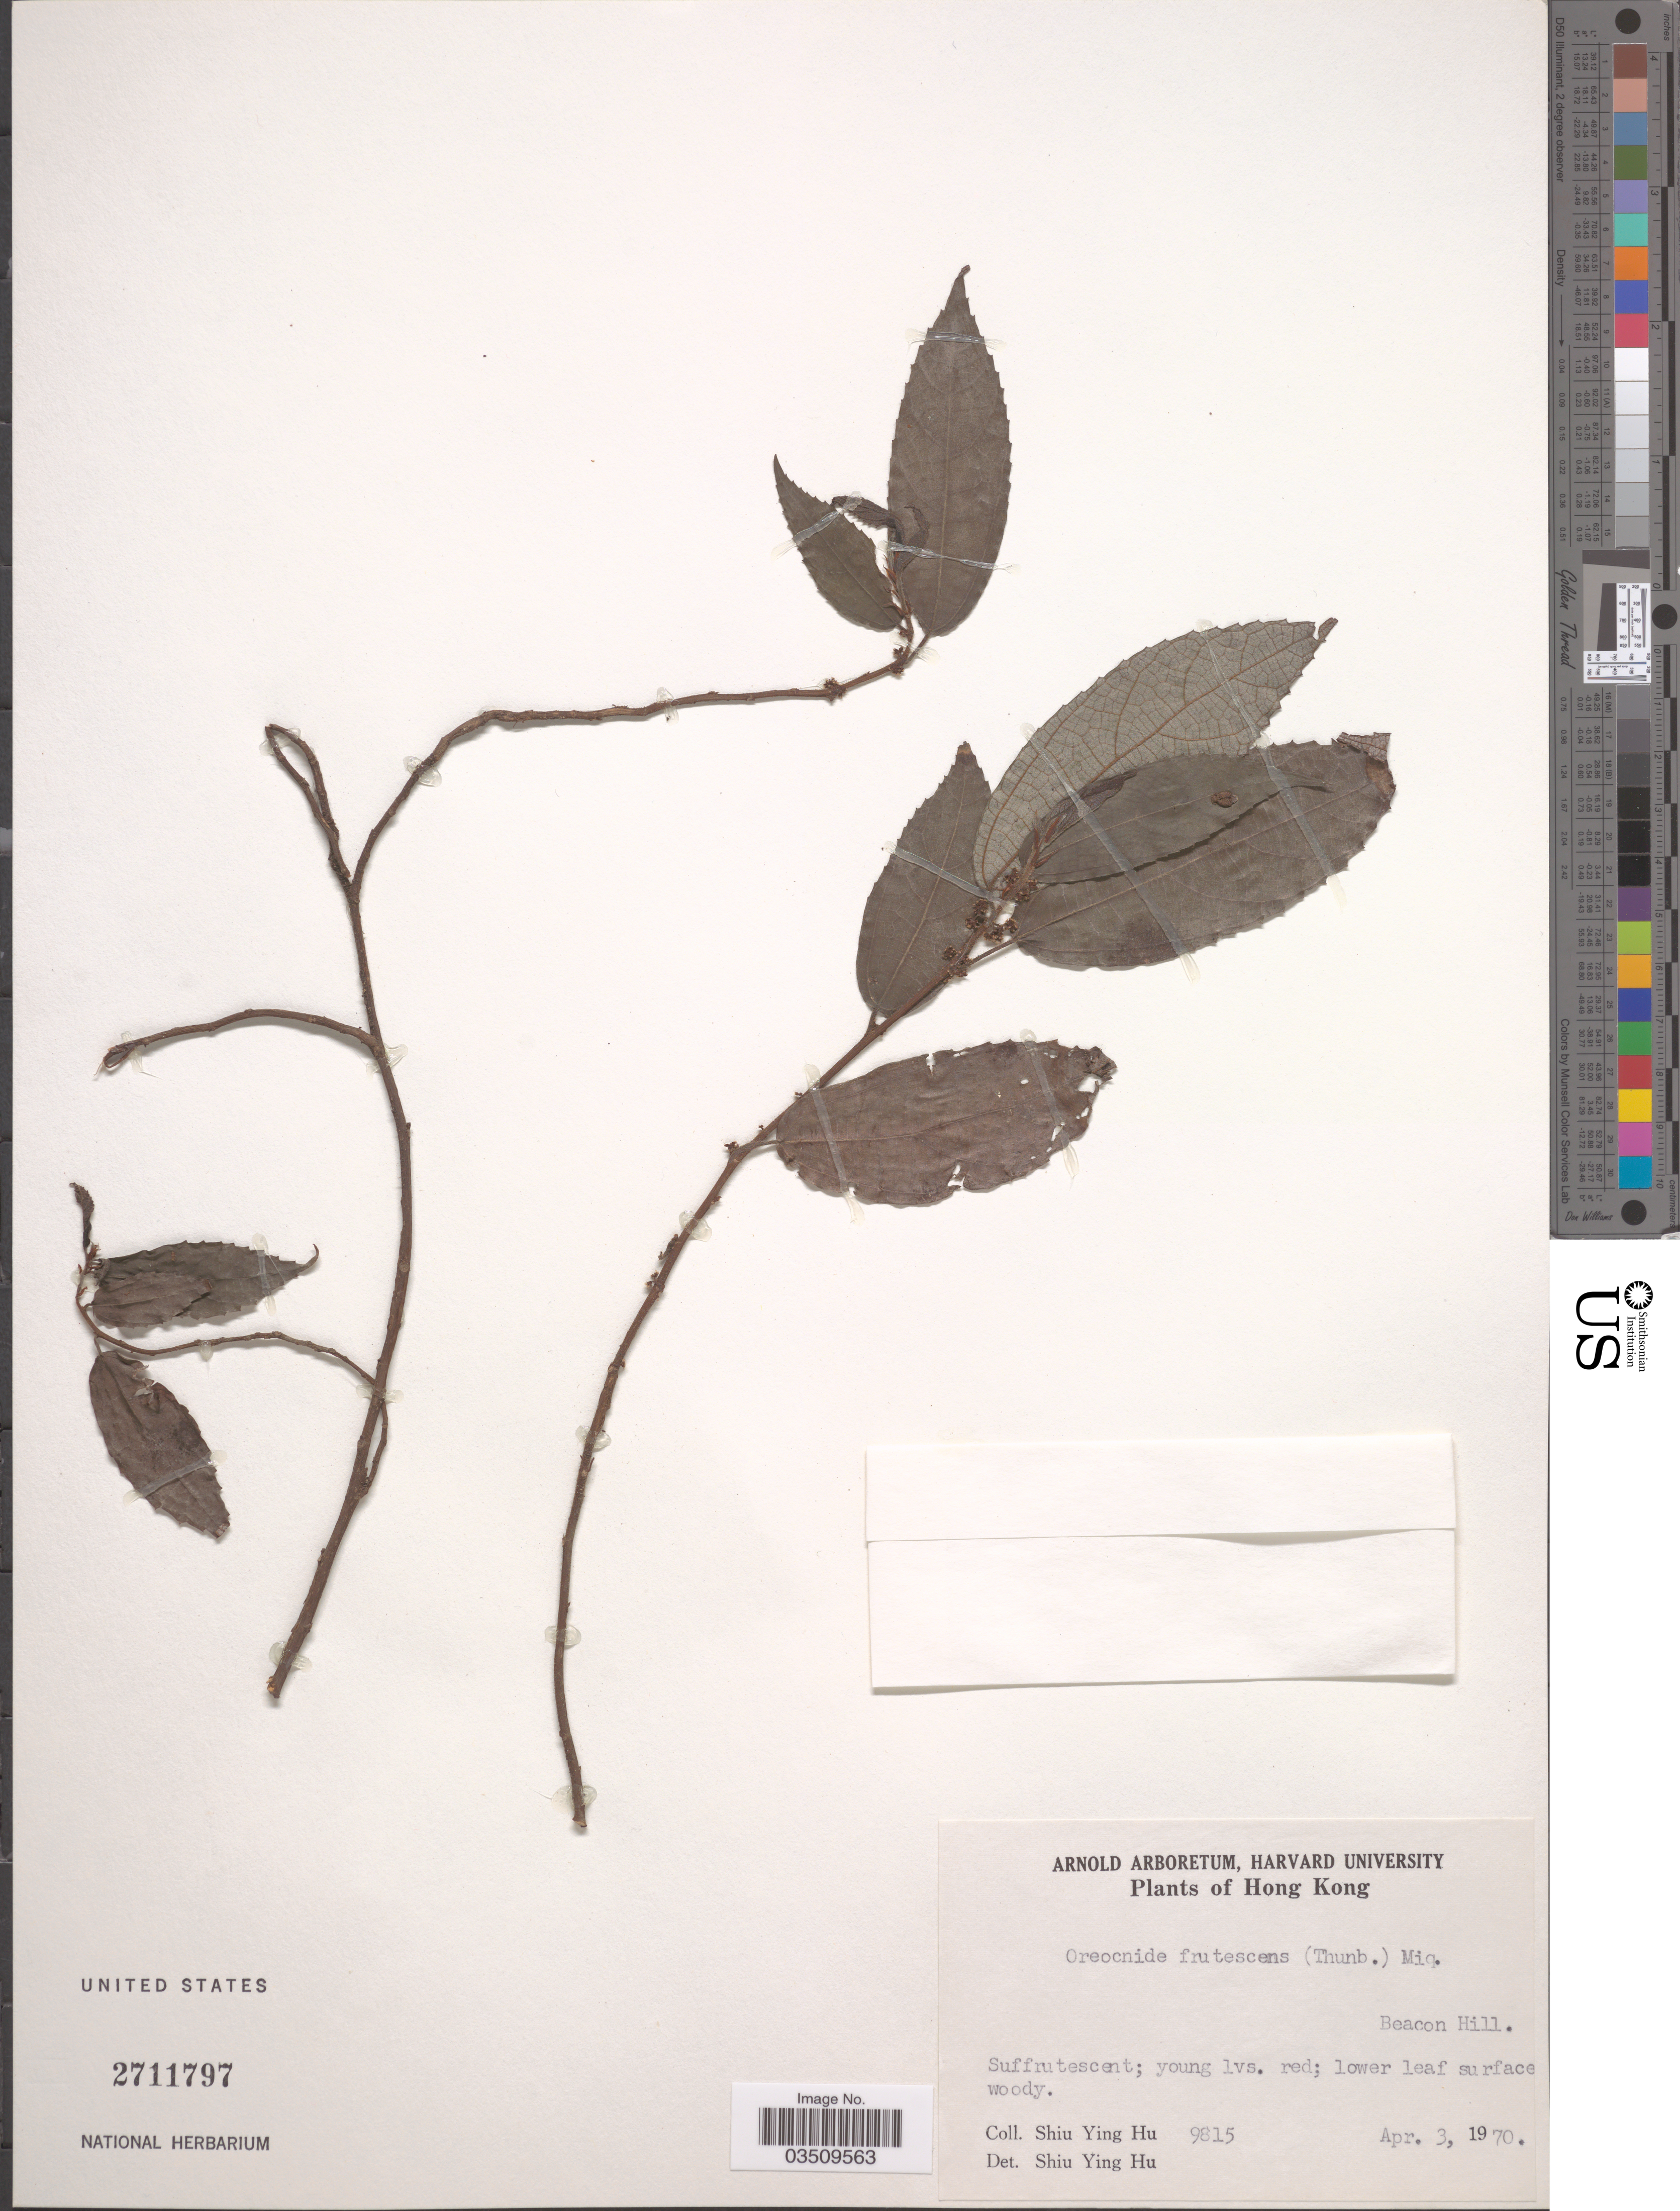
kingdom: Plantae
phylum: Tracheophyta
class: Magnoliopsida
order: Rosales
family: Urticaceae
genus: Oreocnide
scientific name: Oreocnide frutescens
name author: (Thunb.) Miq.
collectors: S. Y. Hu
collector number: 9815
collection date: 1970-04-03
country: China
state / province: Hong Kong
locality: Beacon Hill.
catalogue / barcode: US 2711797